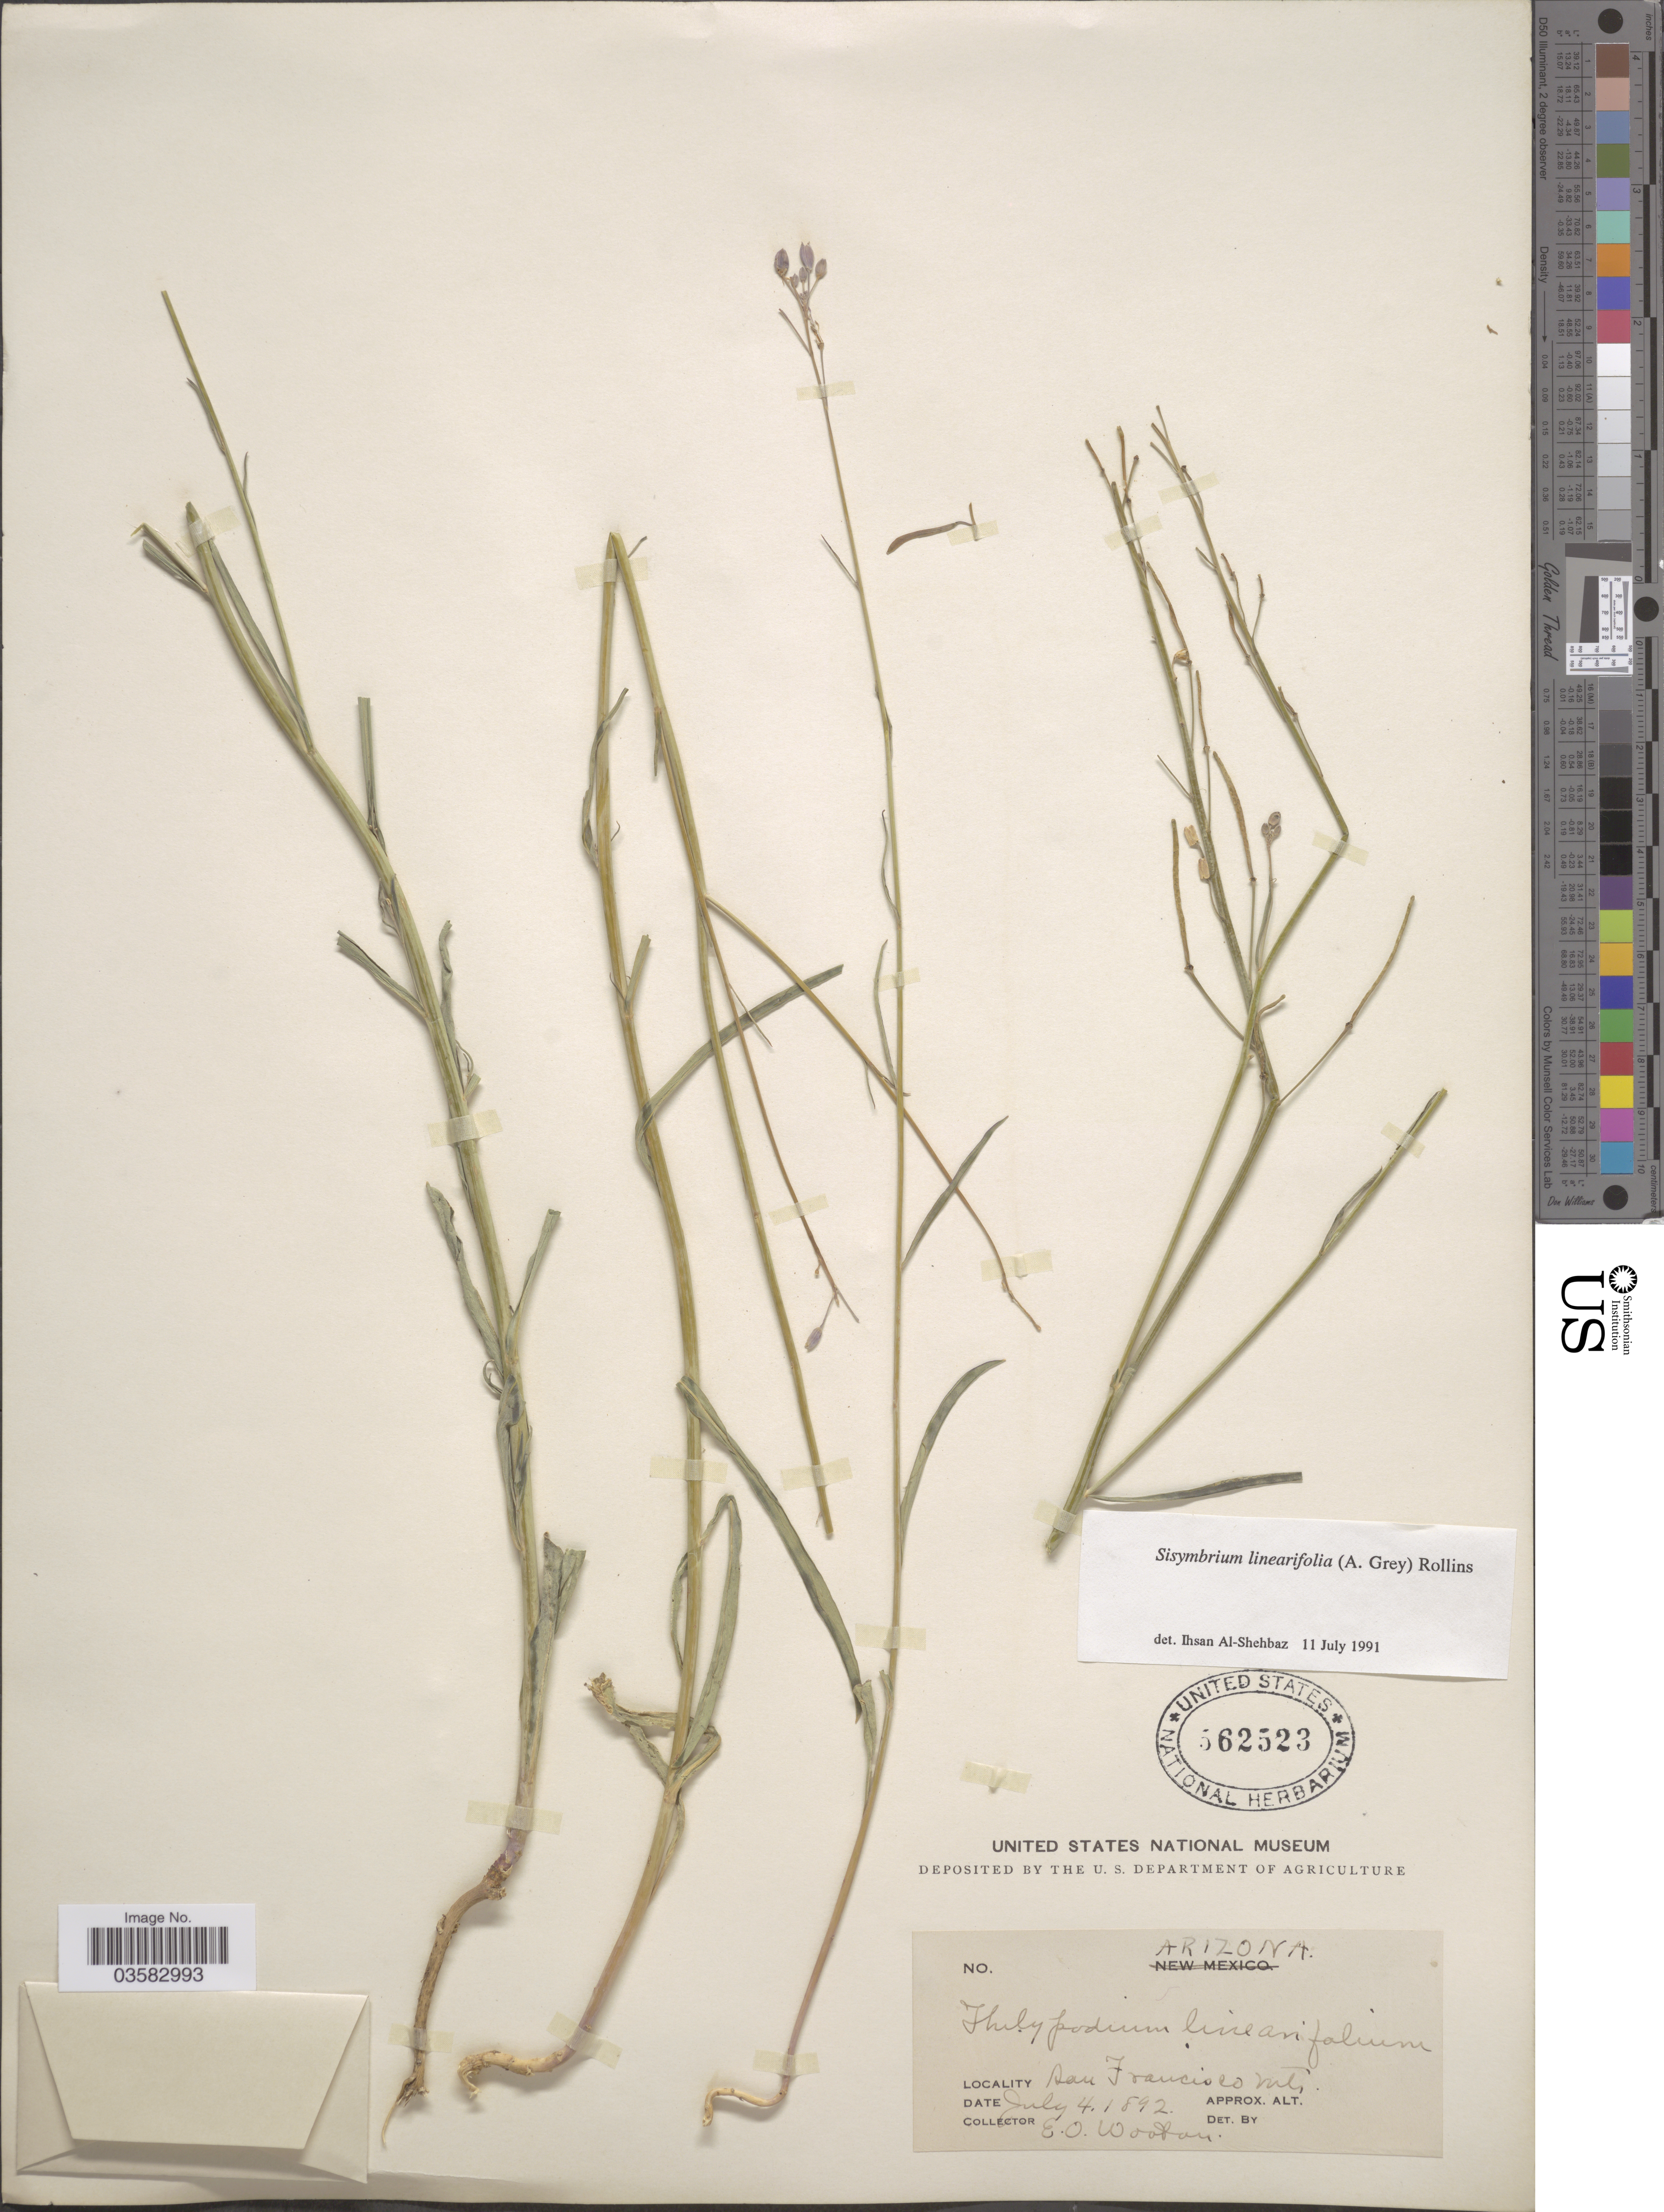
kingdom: Plantae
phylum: Tracheophyta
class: Magnoliopsida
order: Brassicales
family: Brassicaceae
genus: Sisymbrium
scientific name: Sisymbrium linearifolium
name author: (A. Gray) Payson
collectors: E. O. Wooton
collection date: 1892-07-04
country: United States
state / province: Arizona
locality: San Francisco Mts.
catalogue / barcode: US 562523